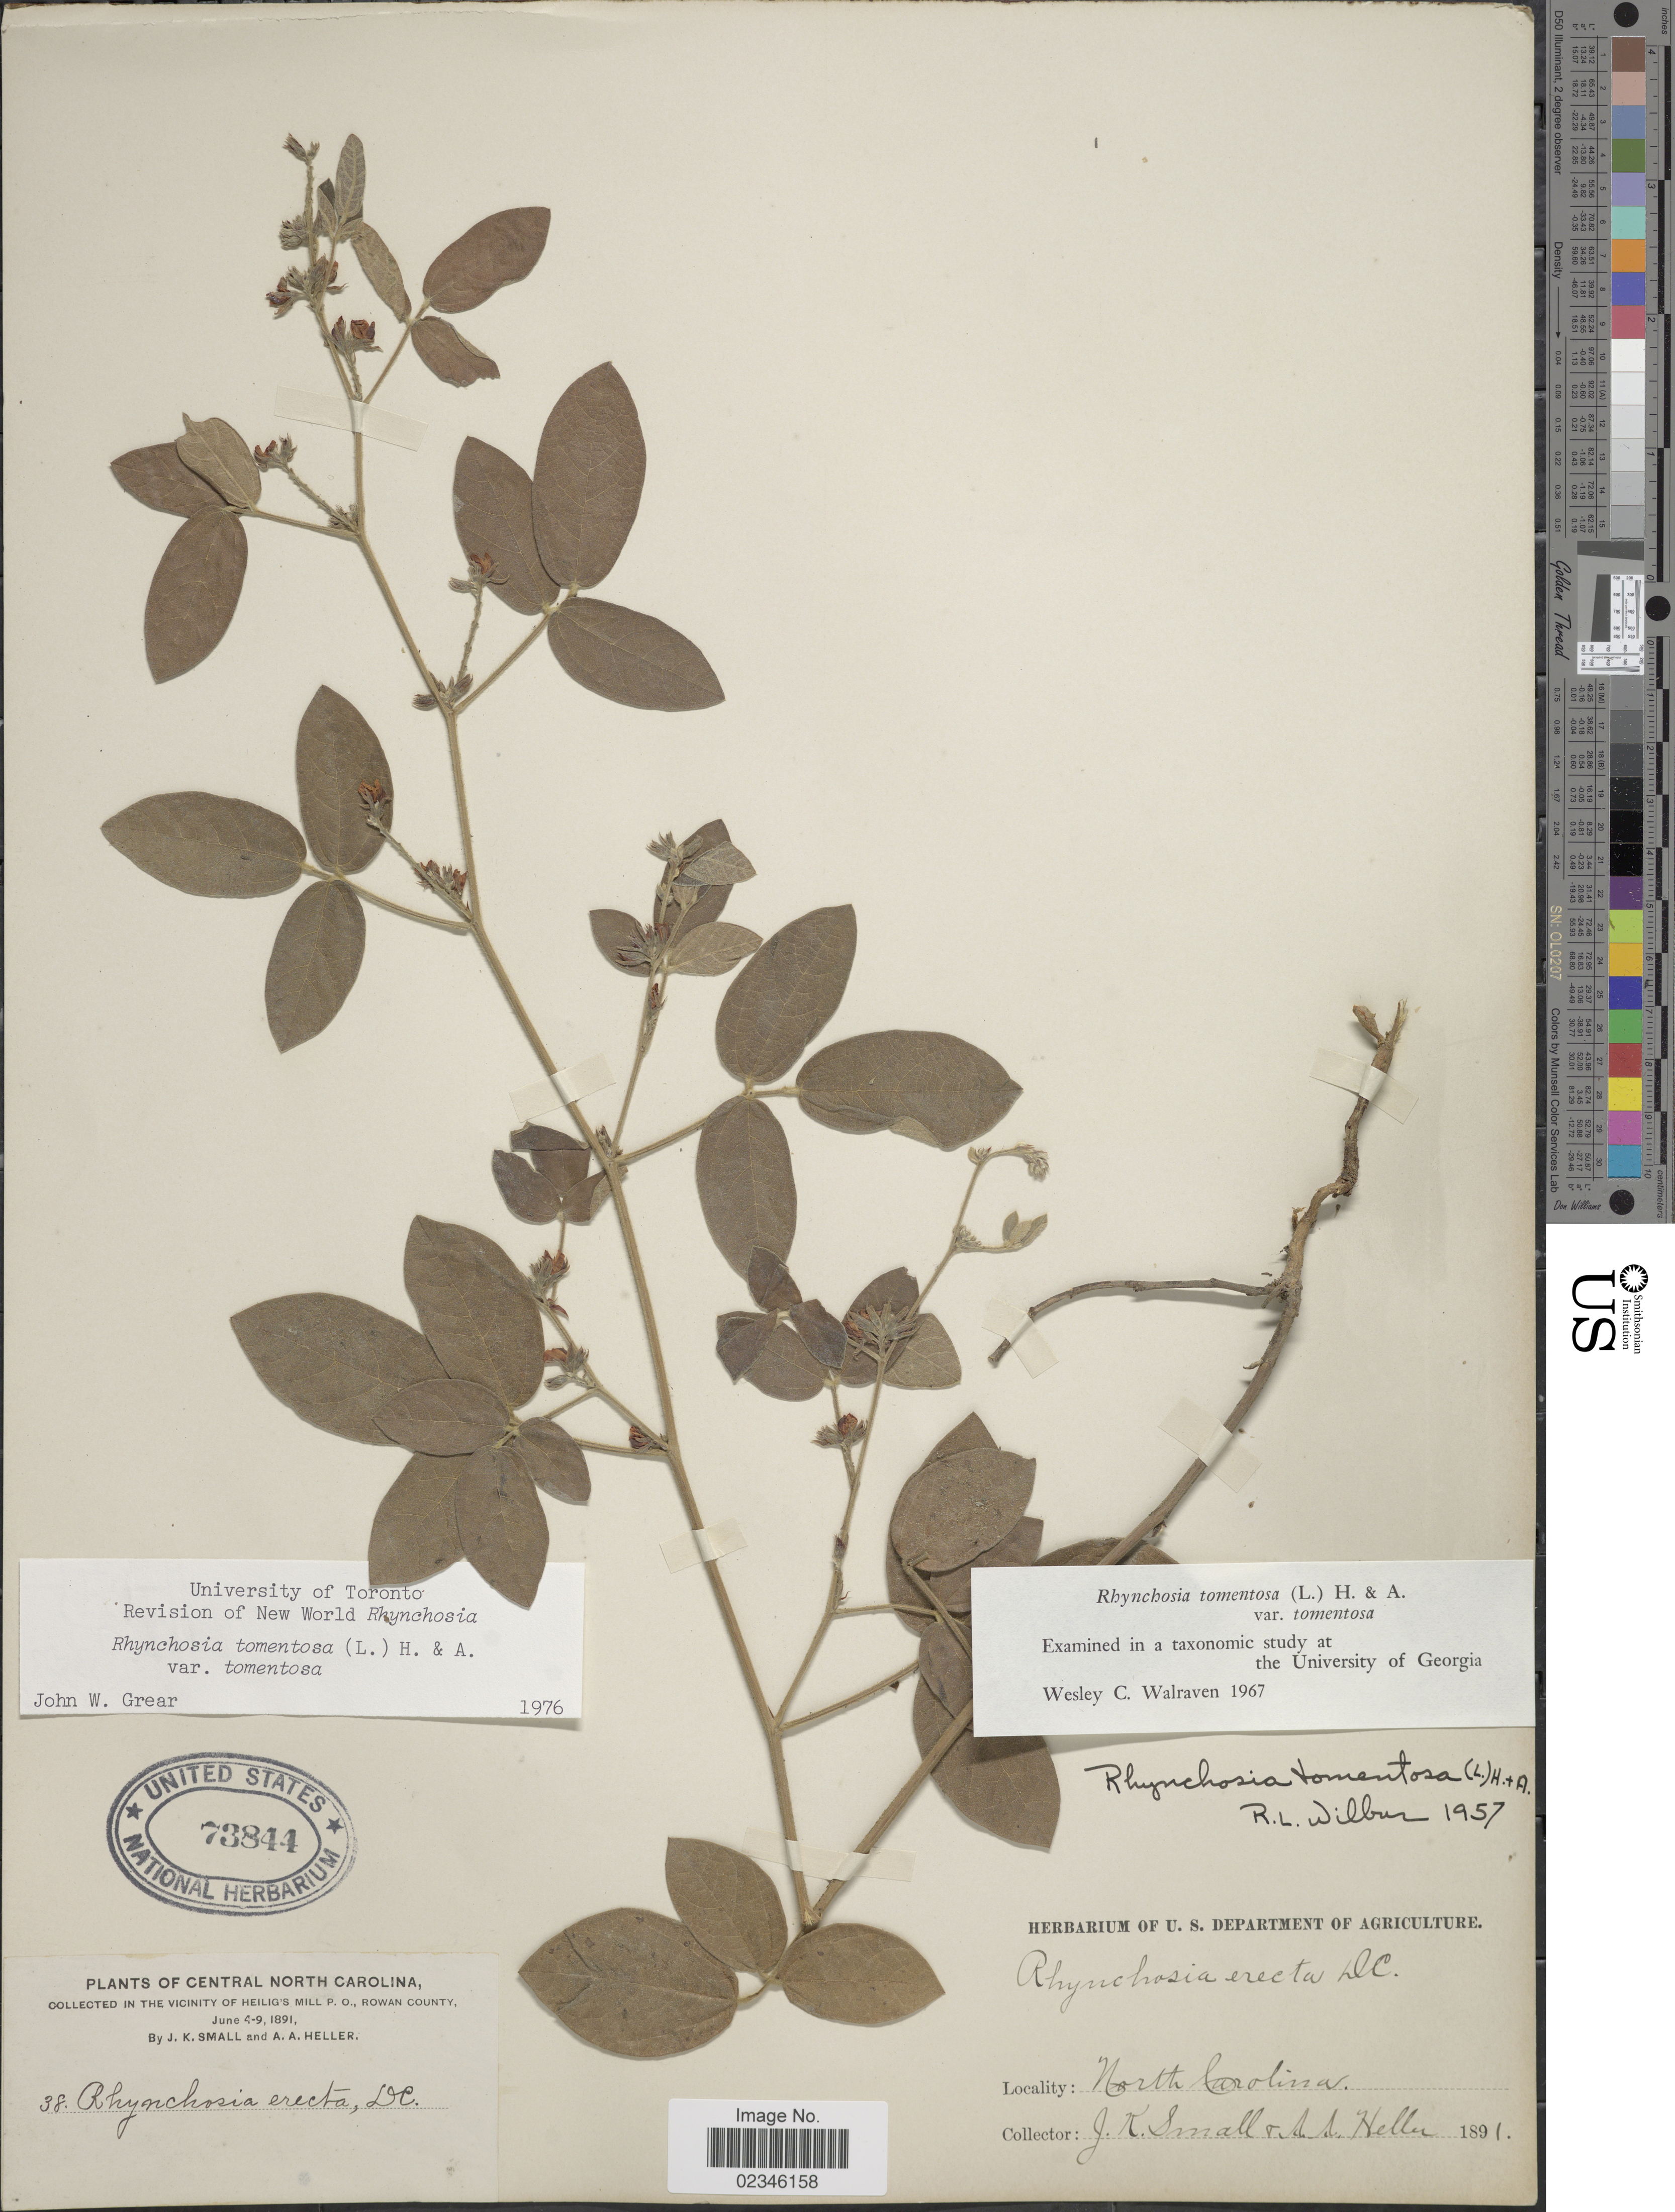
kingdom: Plantae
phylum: Tracheophyta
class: Magnoliopsida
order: Fabales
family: Fabaceae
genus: Rhynchosia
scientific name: Rhynchosia tomentosa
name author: (L.) Hook. & Arn.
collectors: J. K. Small & A. A. Heller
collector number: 38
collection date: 1891-06-04/1891-06-09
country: United States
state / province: North Carolina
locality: Central North Carolina. Vicinity of Heilig's Mill P.O., Rowan County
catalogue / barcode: US 73844